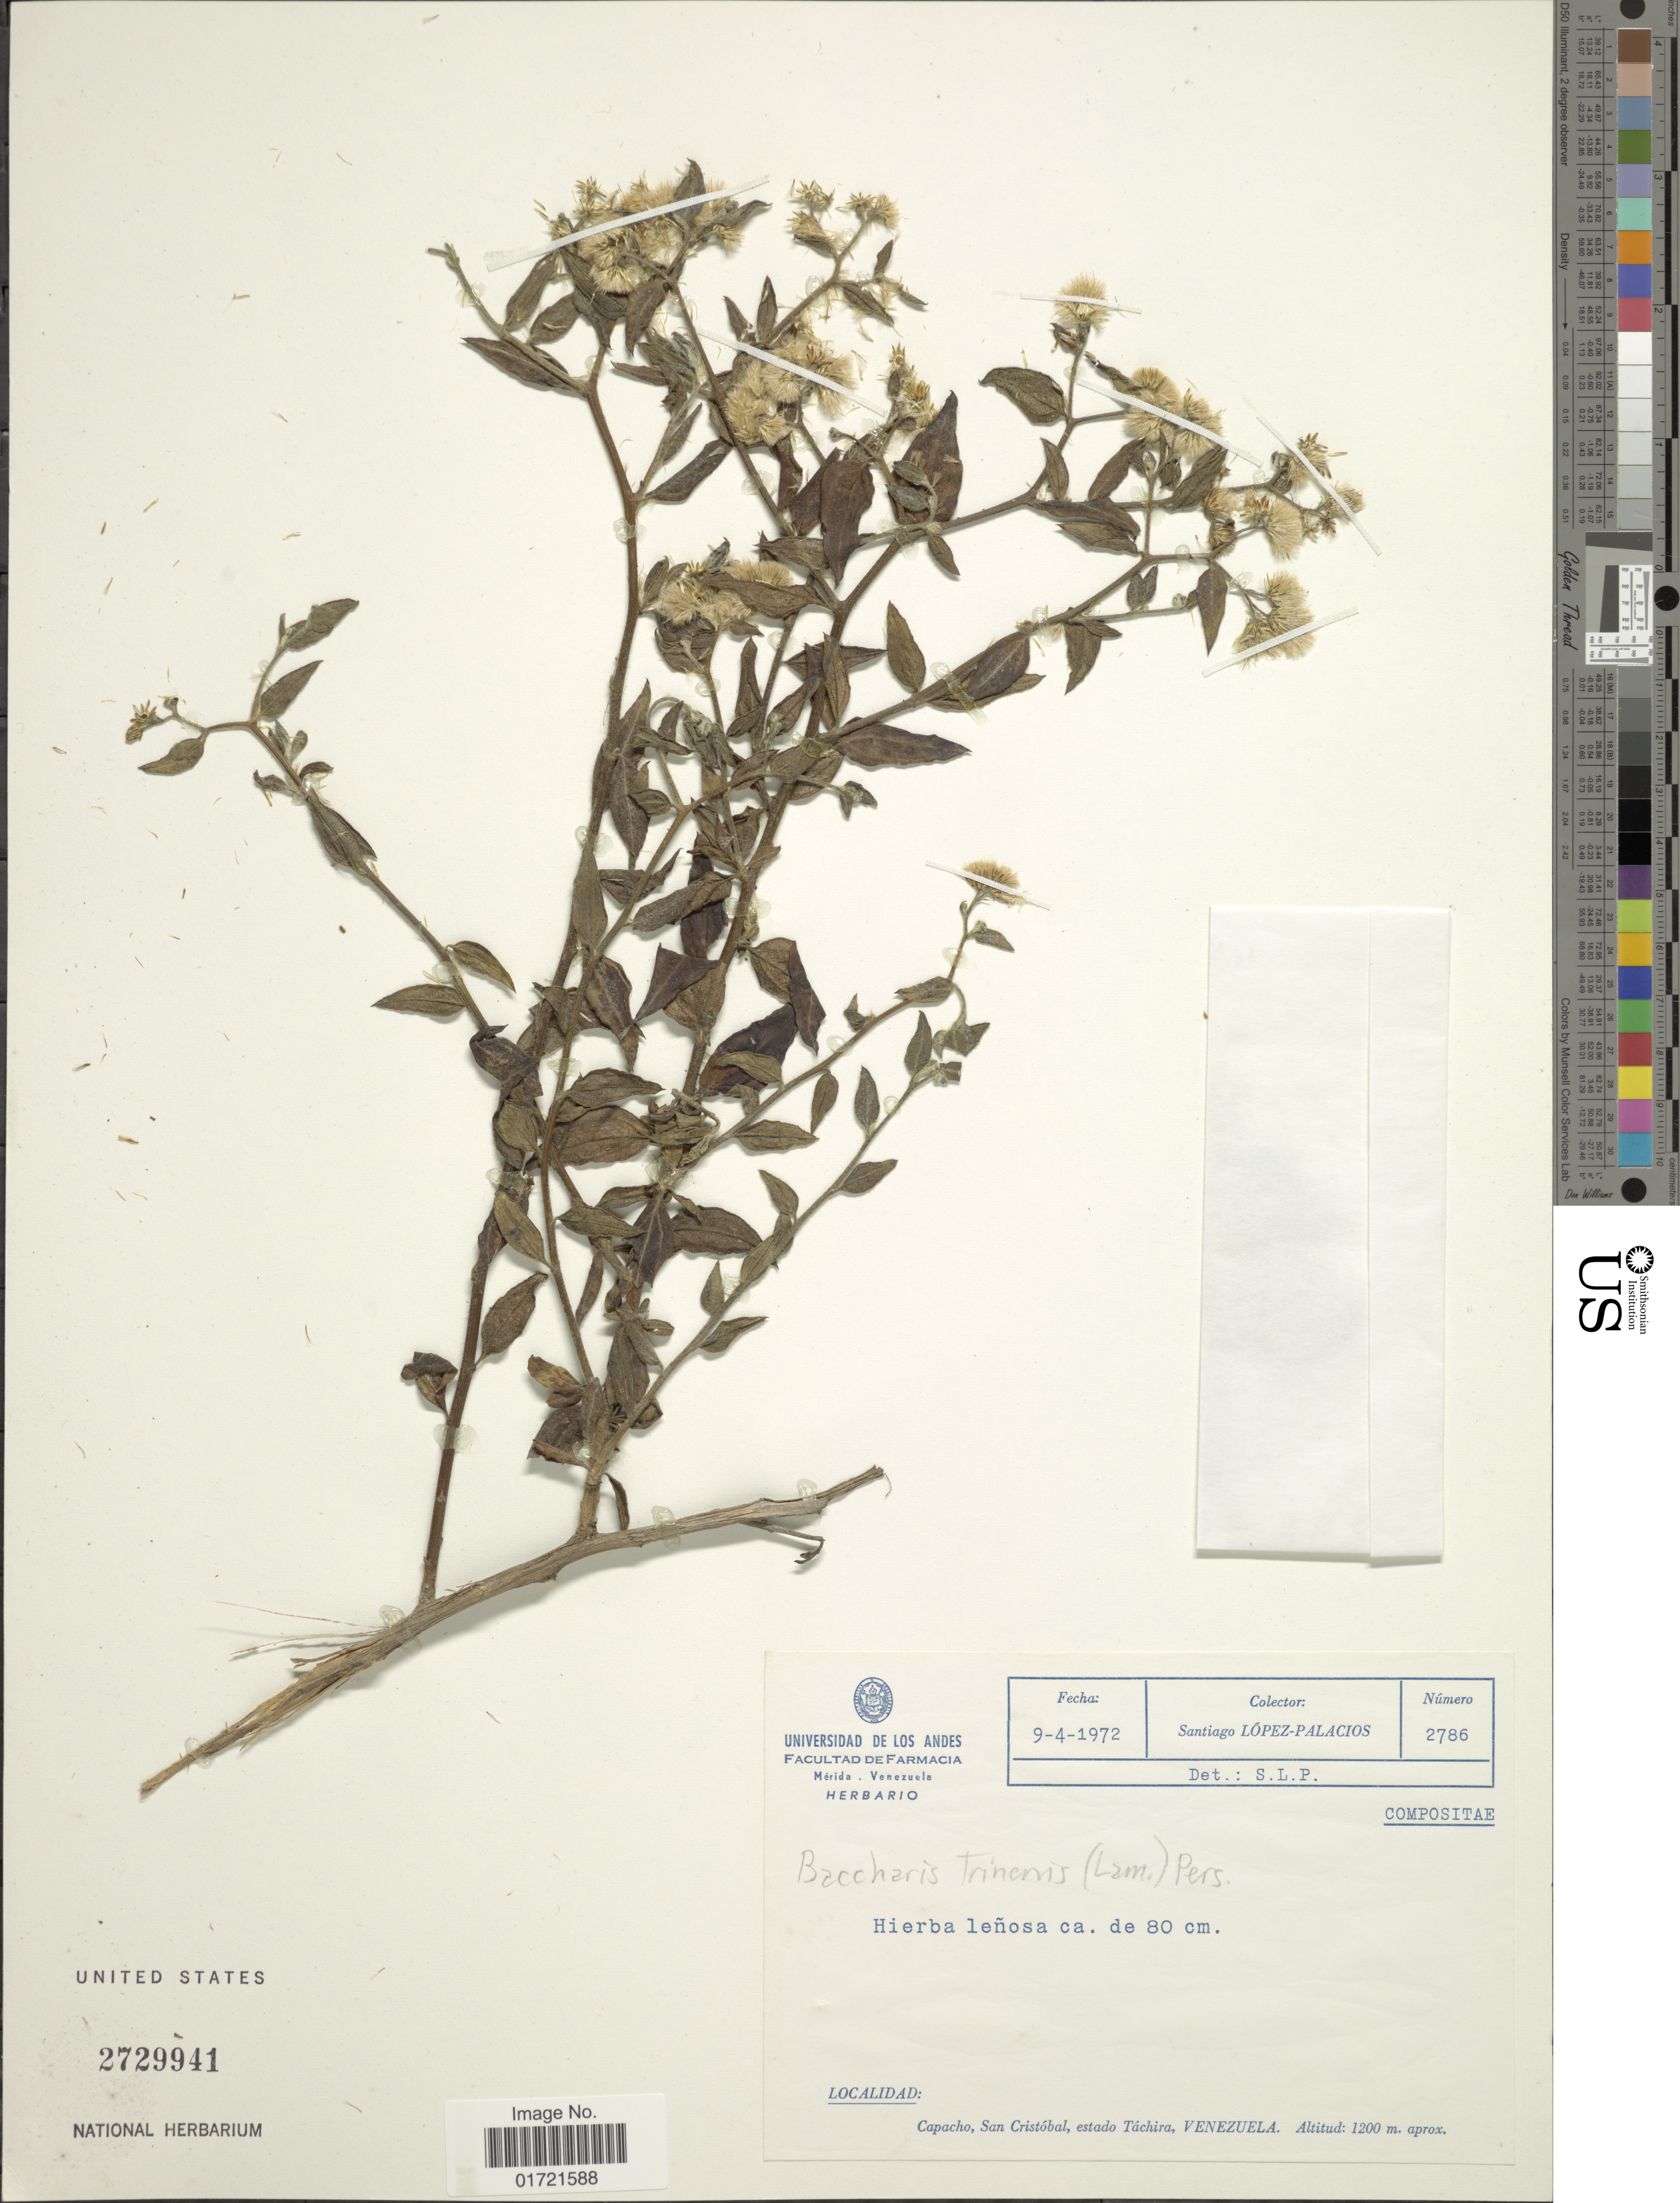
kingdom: Plantae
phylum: Tracheophyta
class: Magnoliopsida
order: Asterales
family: Asteraceae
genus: Baccharis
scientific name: Baccharis trinervis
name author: (Lam.) Pers.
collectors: S. López-Palacios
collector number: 2786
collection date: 1972-04-09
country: Venezuela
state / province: Tachira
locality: Capacho, San Cristobal,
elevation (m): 1200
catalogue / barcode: US 2729941